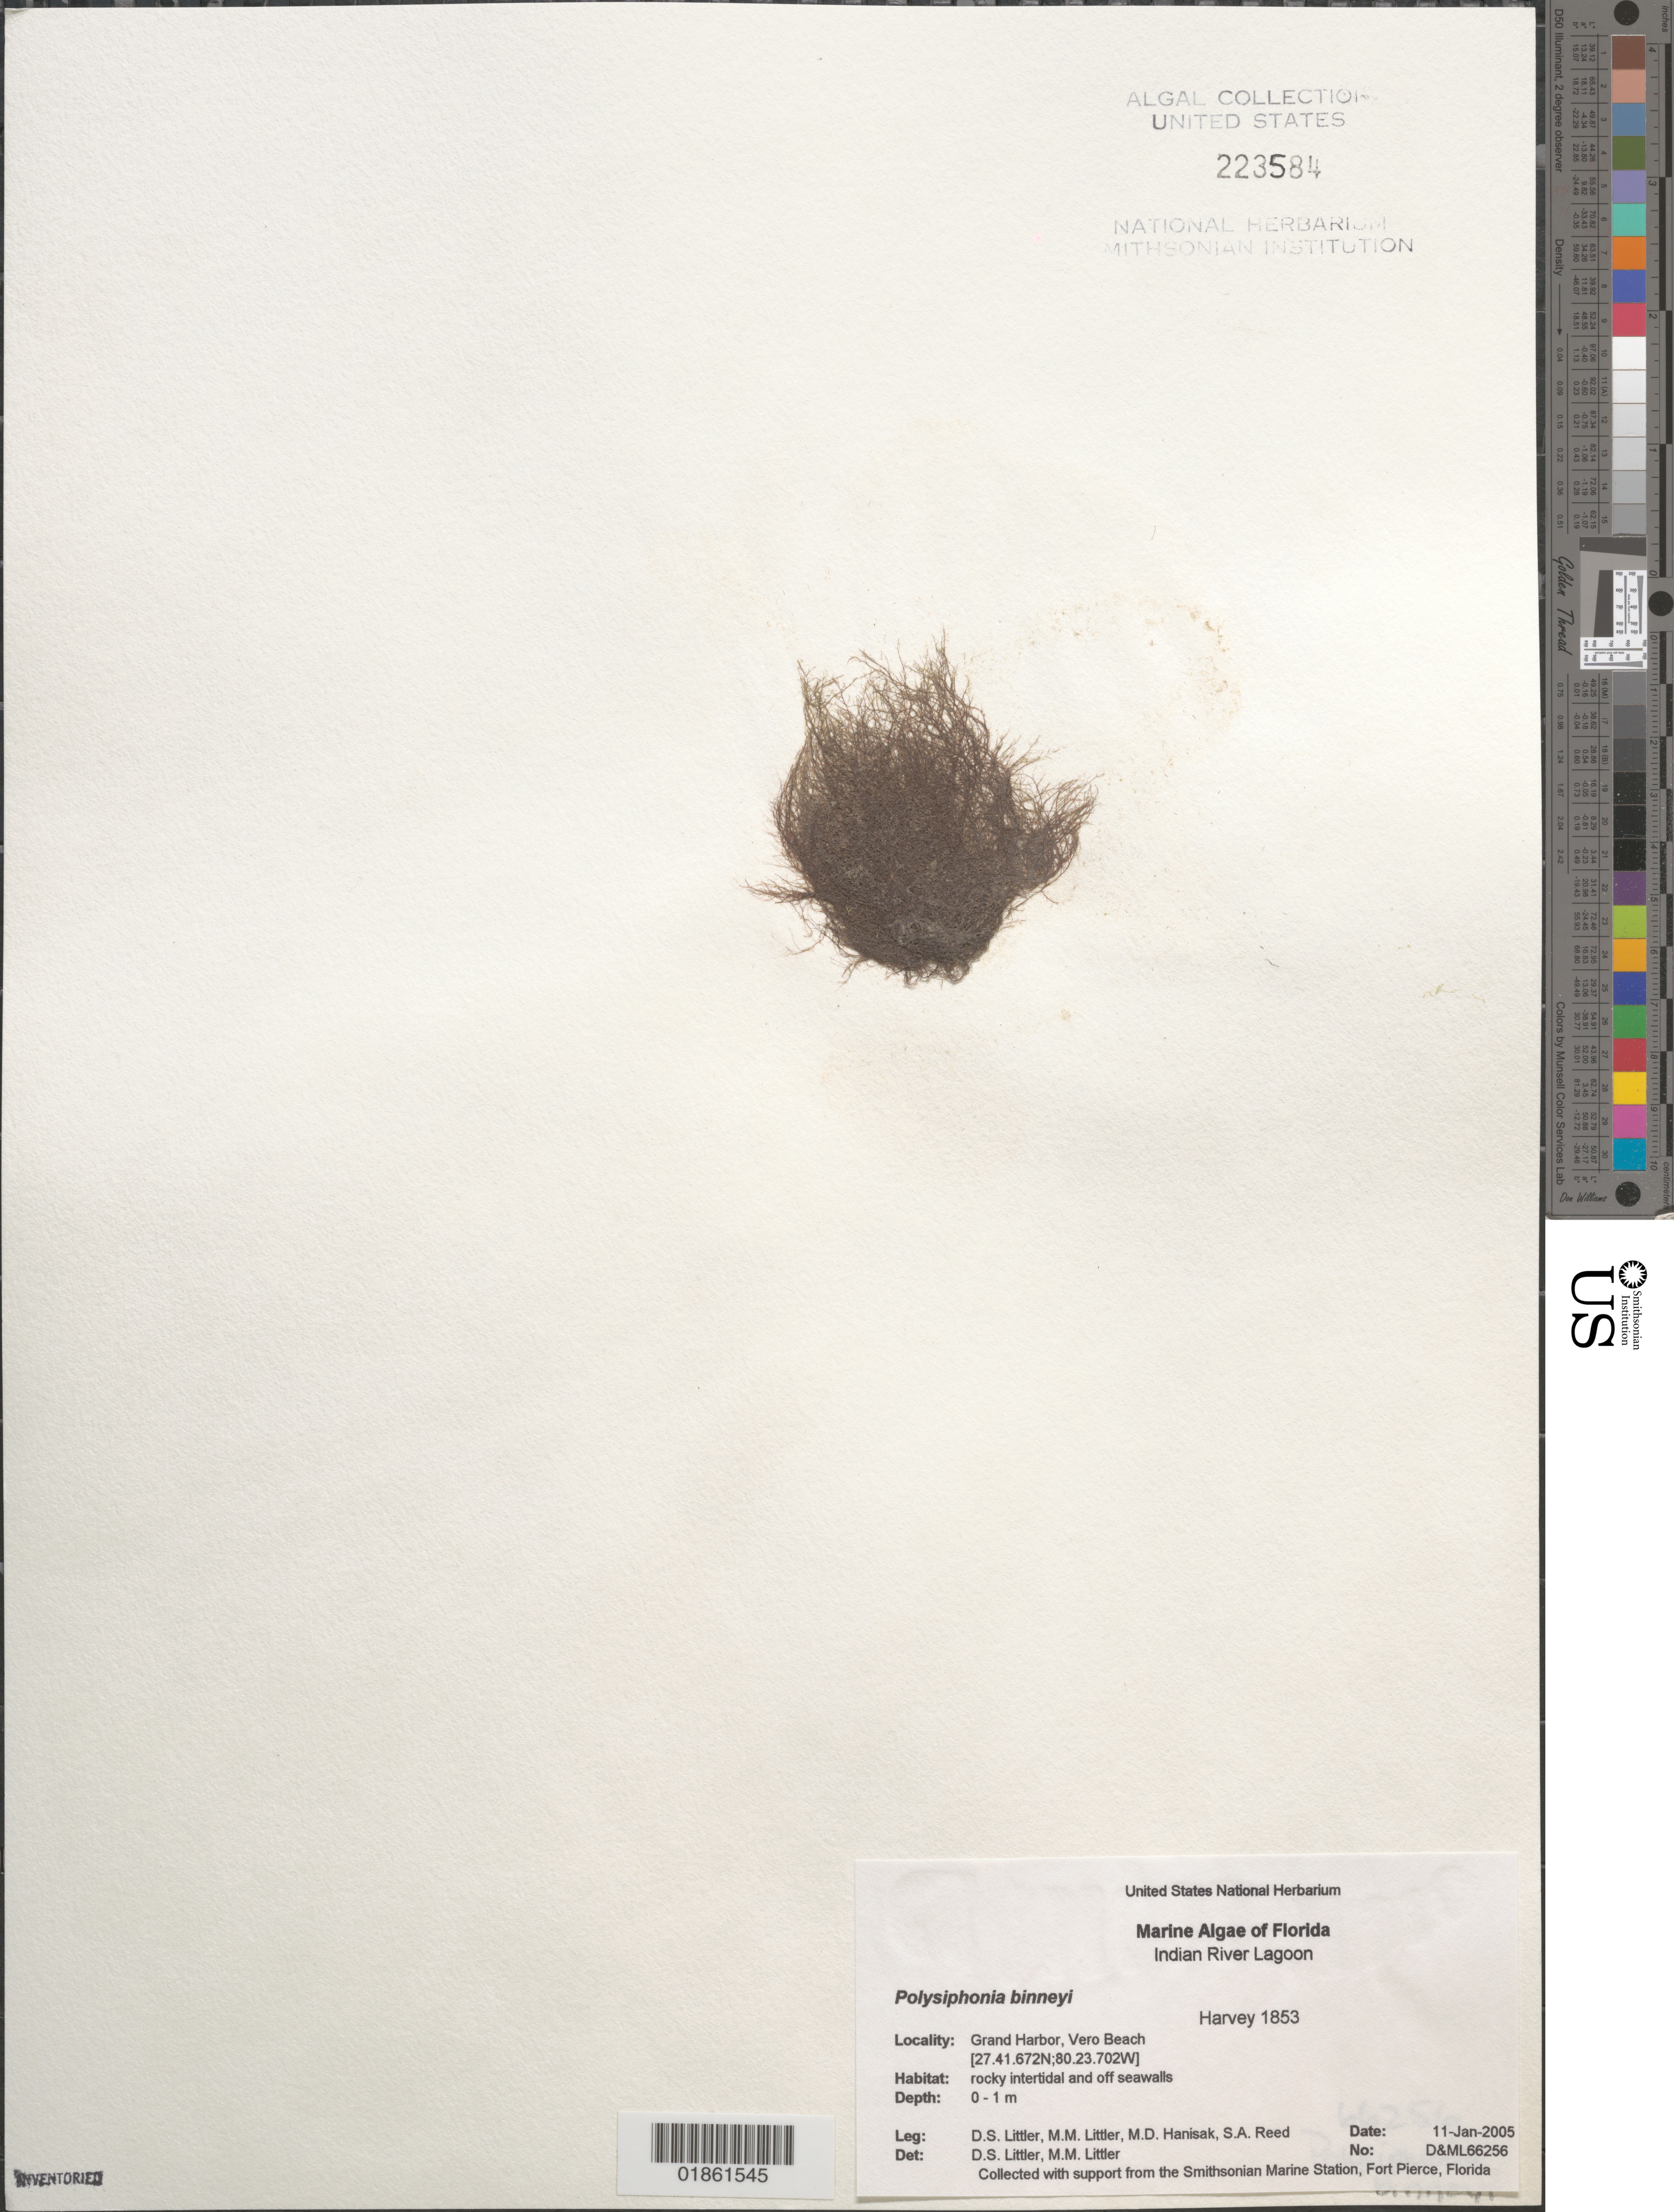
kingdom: Plantae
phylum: Rhodophyta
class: Florideophyceae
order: Ceramiales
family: Rhodomelaceae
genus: Polysiphonia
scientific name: Polysiphonia binneyi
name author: Harv.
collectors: D. S. Littler, M. Hanisak & S. Reed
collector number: D&ML66256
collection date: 2005-01-11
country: United States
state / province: Florida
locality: Indian River Lagoon. Grand Harbor, Vero Beach.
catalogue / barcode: US 223584